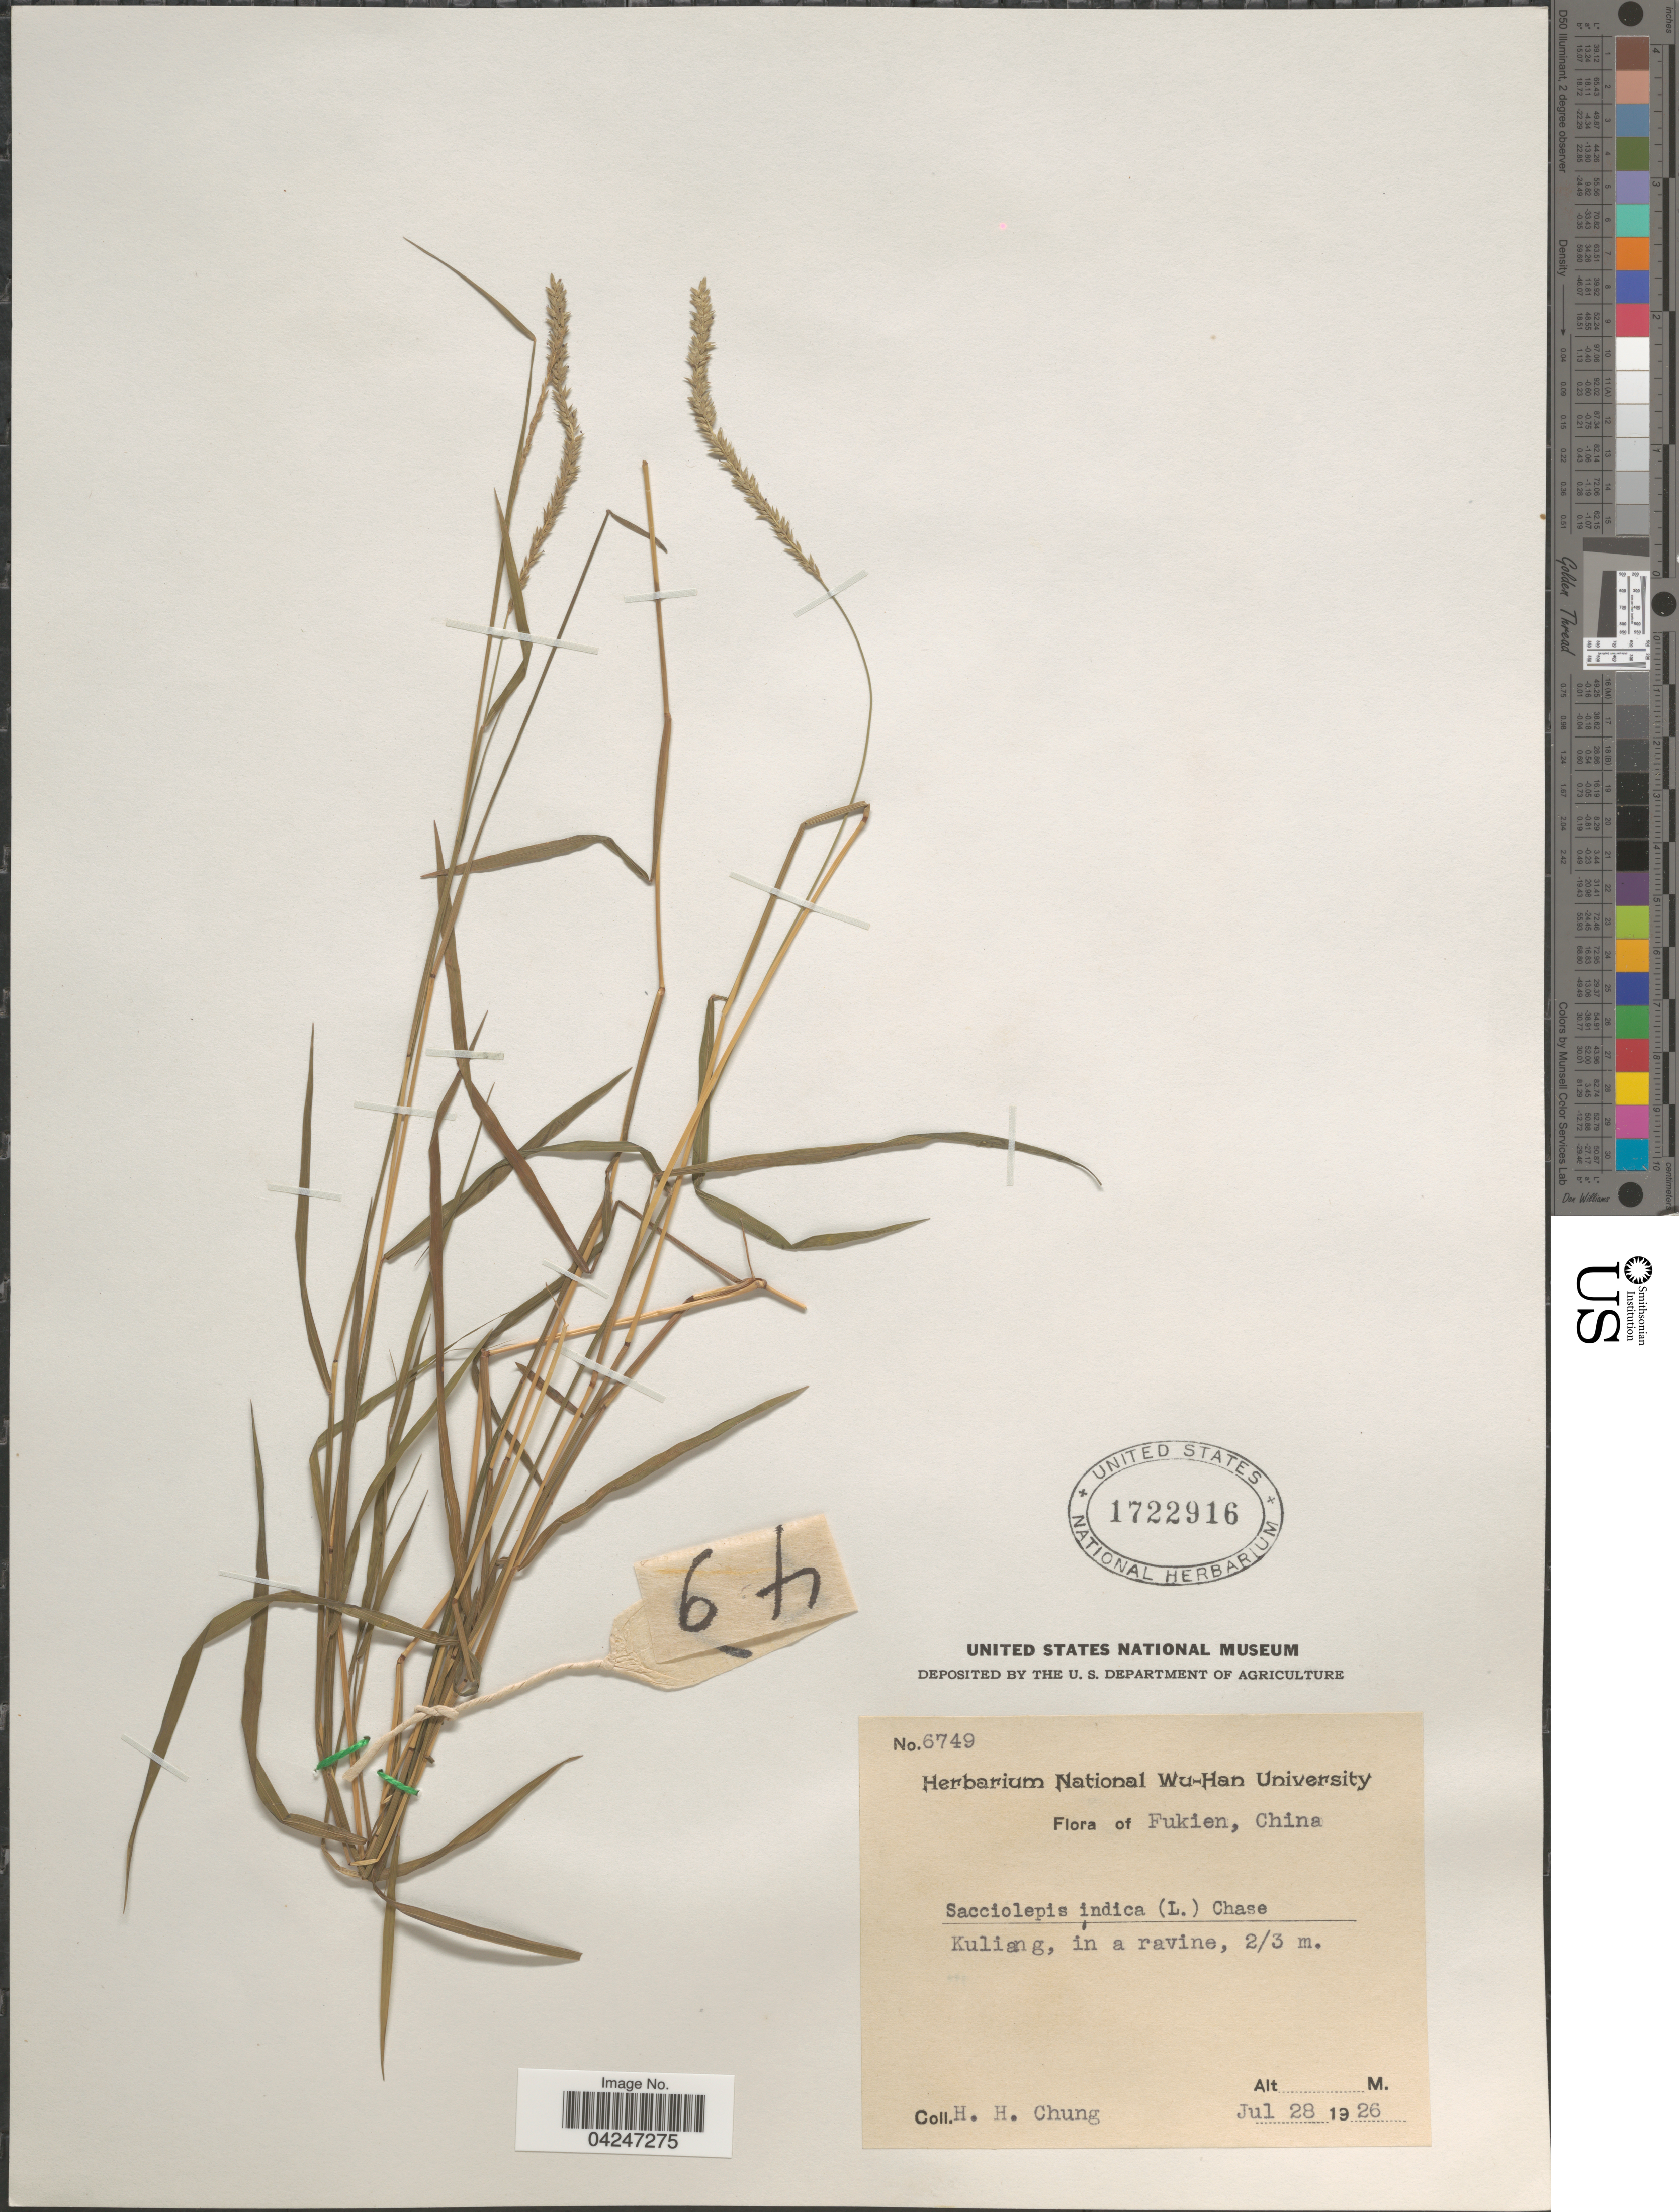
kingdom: Plantae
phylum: Tracheophyta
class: Liliopsida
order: Poales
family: Poaceae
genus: Sacciolepis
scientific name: Sacciolepis indica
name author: (L.) Chase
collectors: H. Chung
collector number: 6749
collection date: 1926-07-28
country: China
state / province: Fujian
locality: Fukien. Kuliang, in a ravine, 2/3 m.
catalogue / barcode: US 1722916